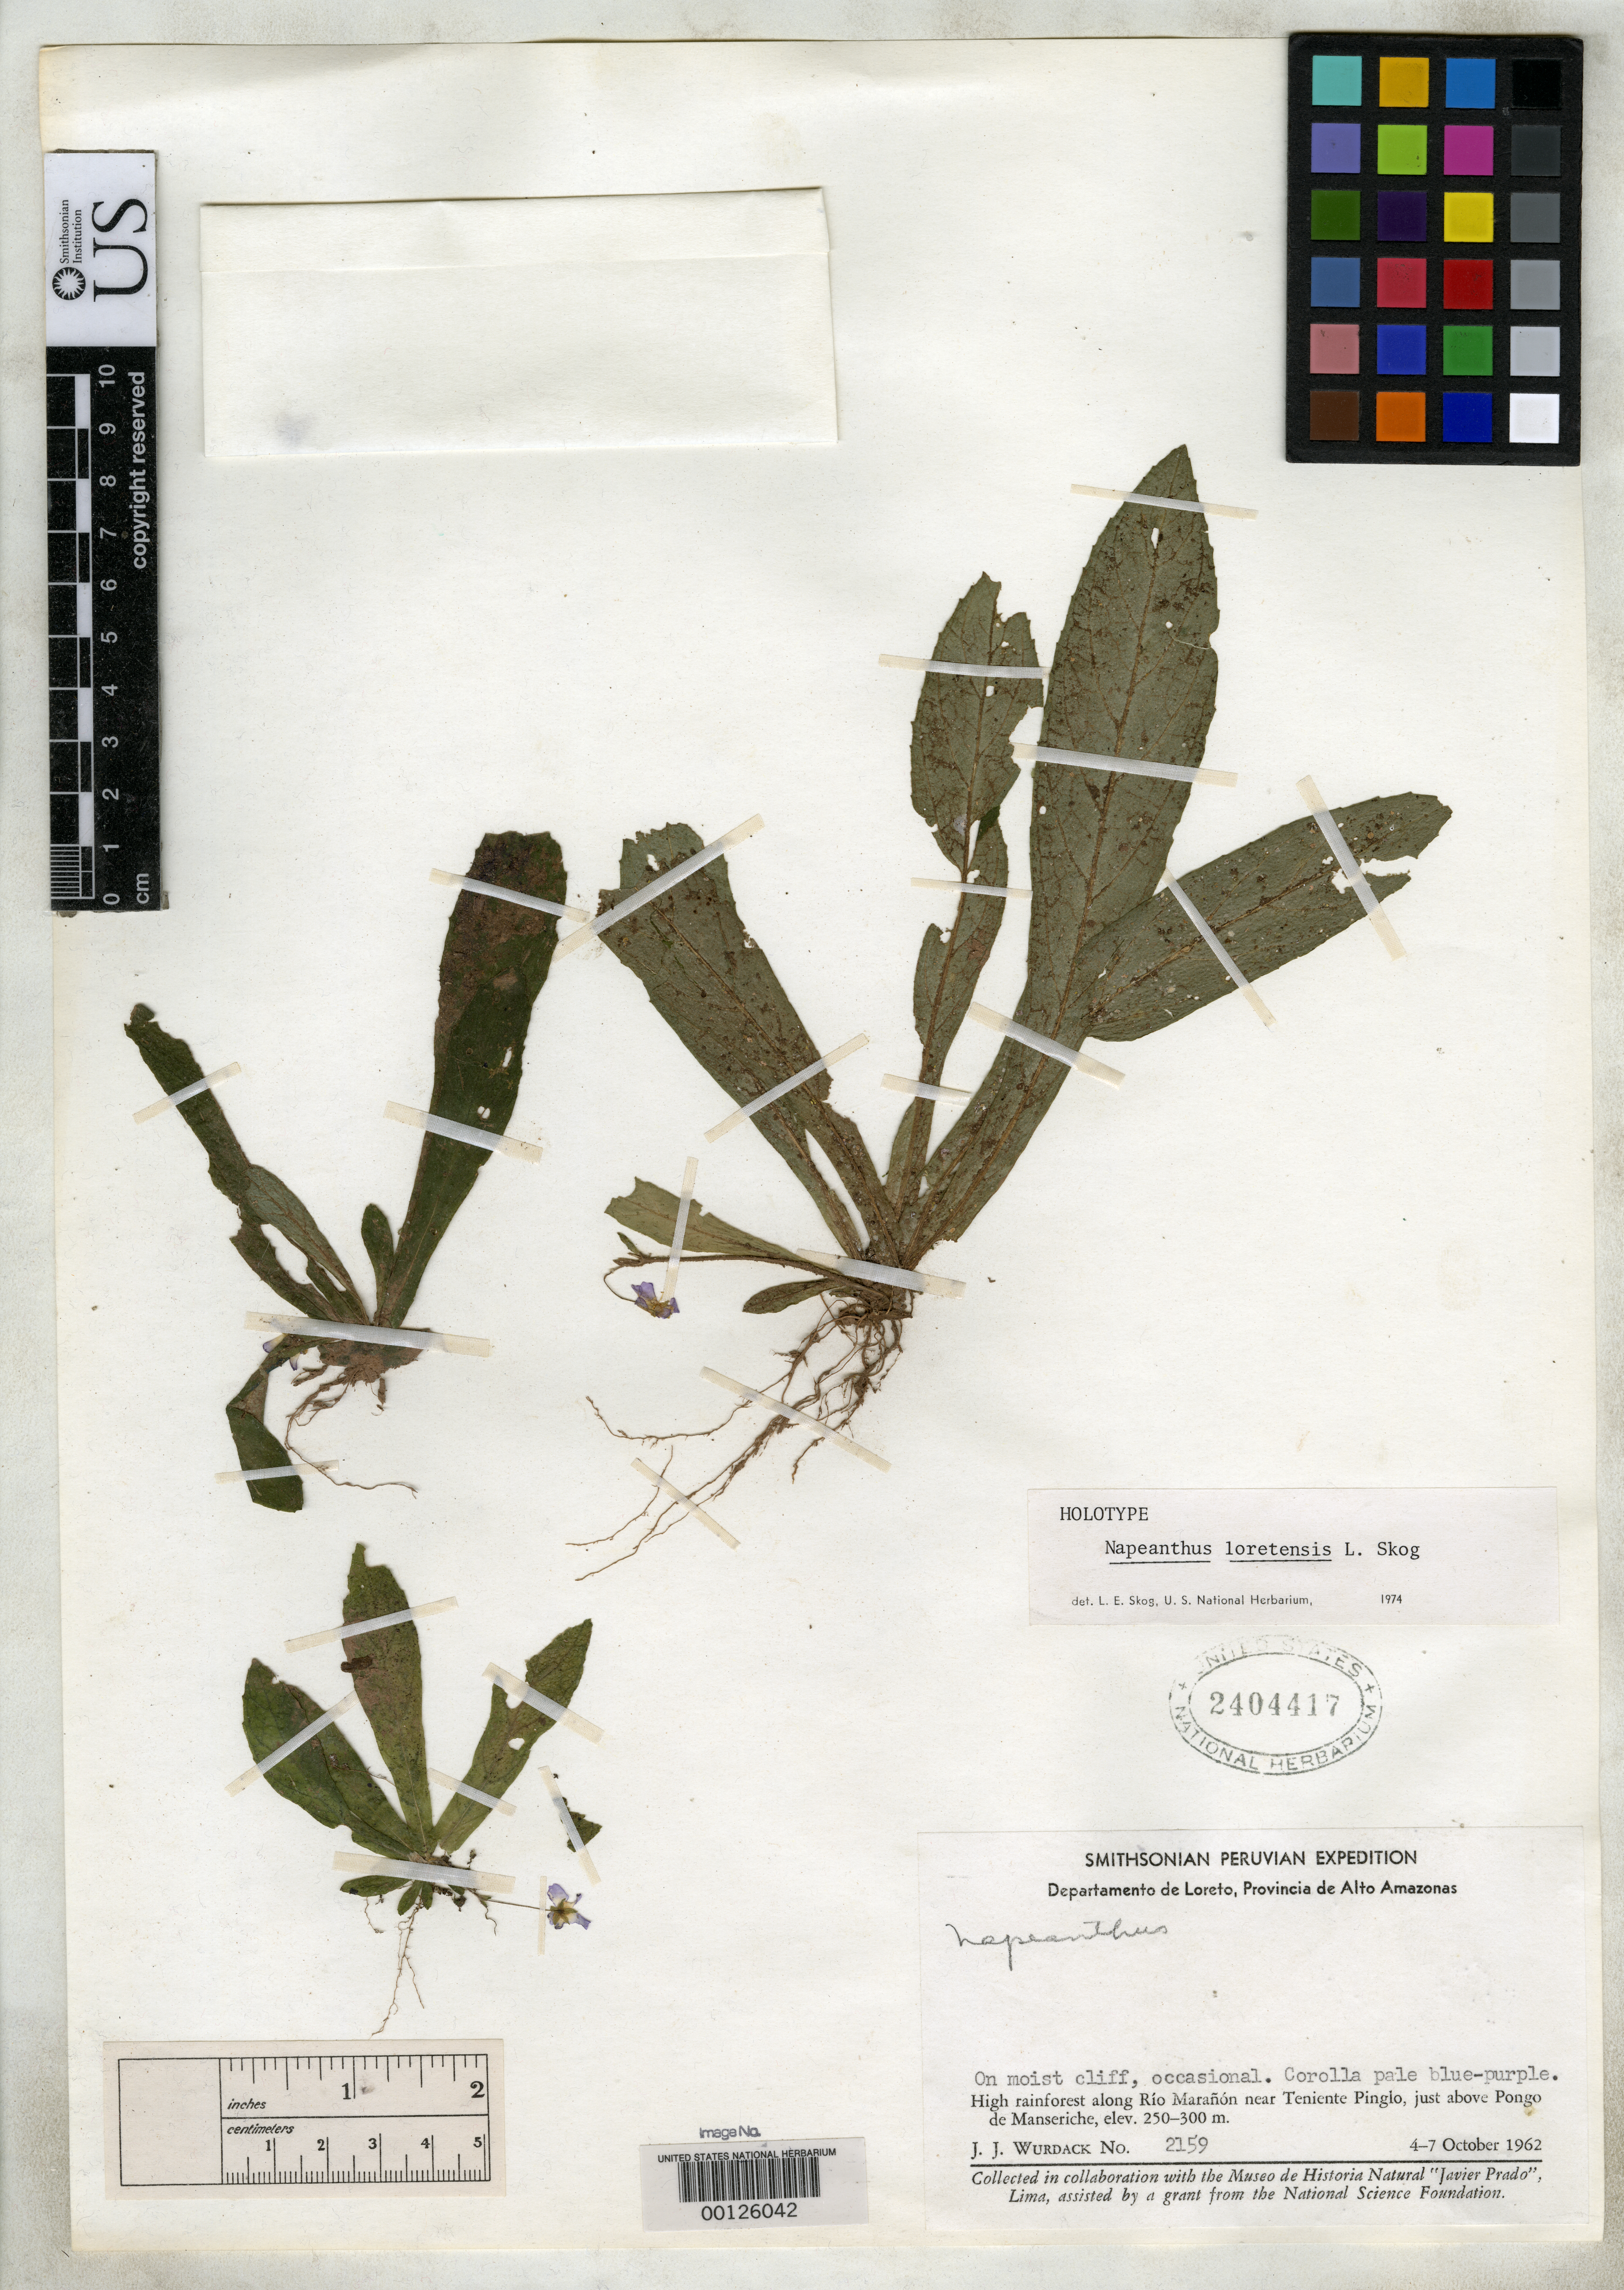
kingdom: Plantae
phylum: Tracheophyta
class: Magnoliopsida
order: Lamiales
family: Gesneriaceae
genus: Napeanthus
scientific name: Napeanthus loretensis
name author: L.E. Skog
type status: Holotype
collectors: J. J. Wurdack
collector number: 2159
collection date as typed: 04 Oct 1962 to 07 Oct 1962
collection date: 1962-10-04/1962-10-07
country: Peru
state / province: Loreto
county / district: Alto Amazonas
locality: Rio Maranon near Teniente Pinglo, above Pongo de Manseriche.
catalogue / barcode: US 2404417